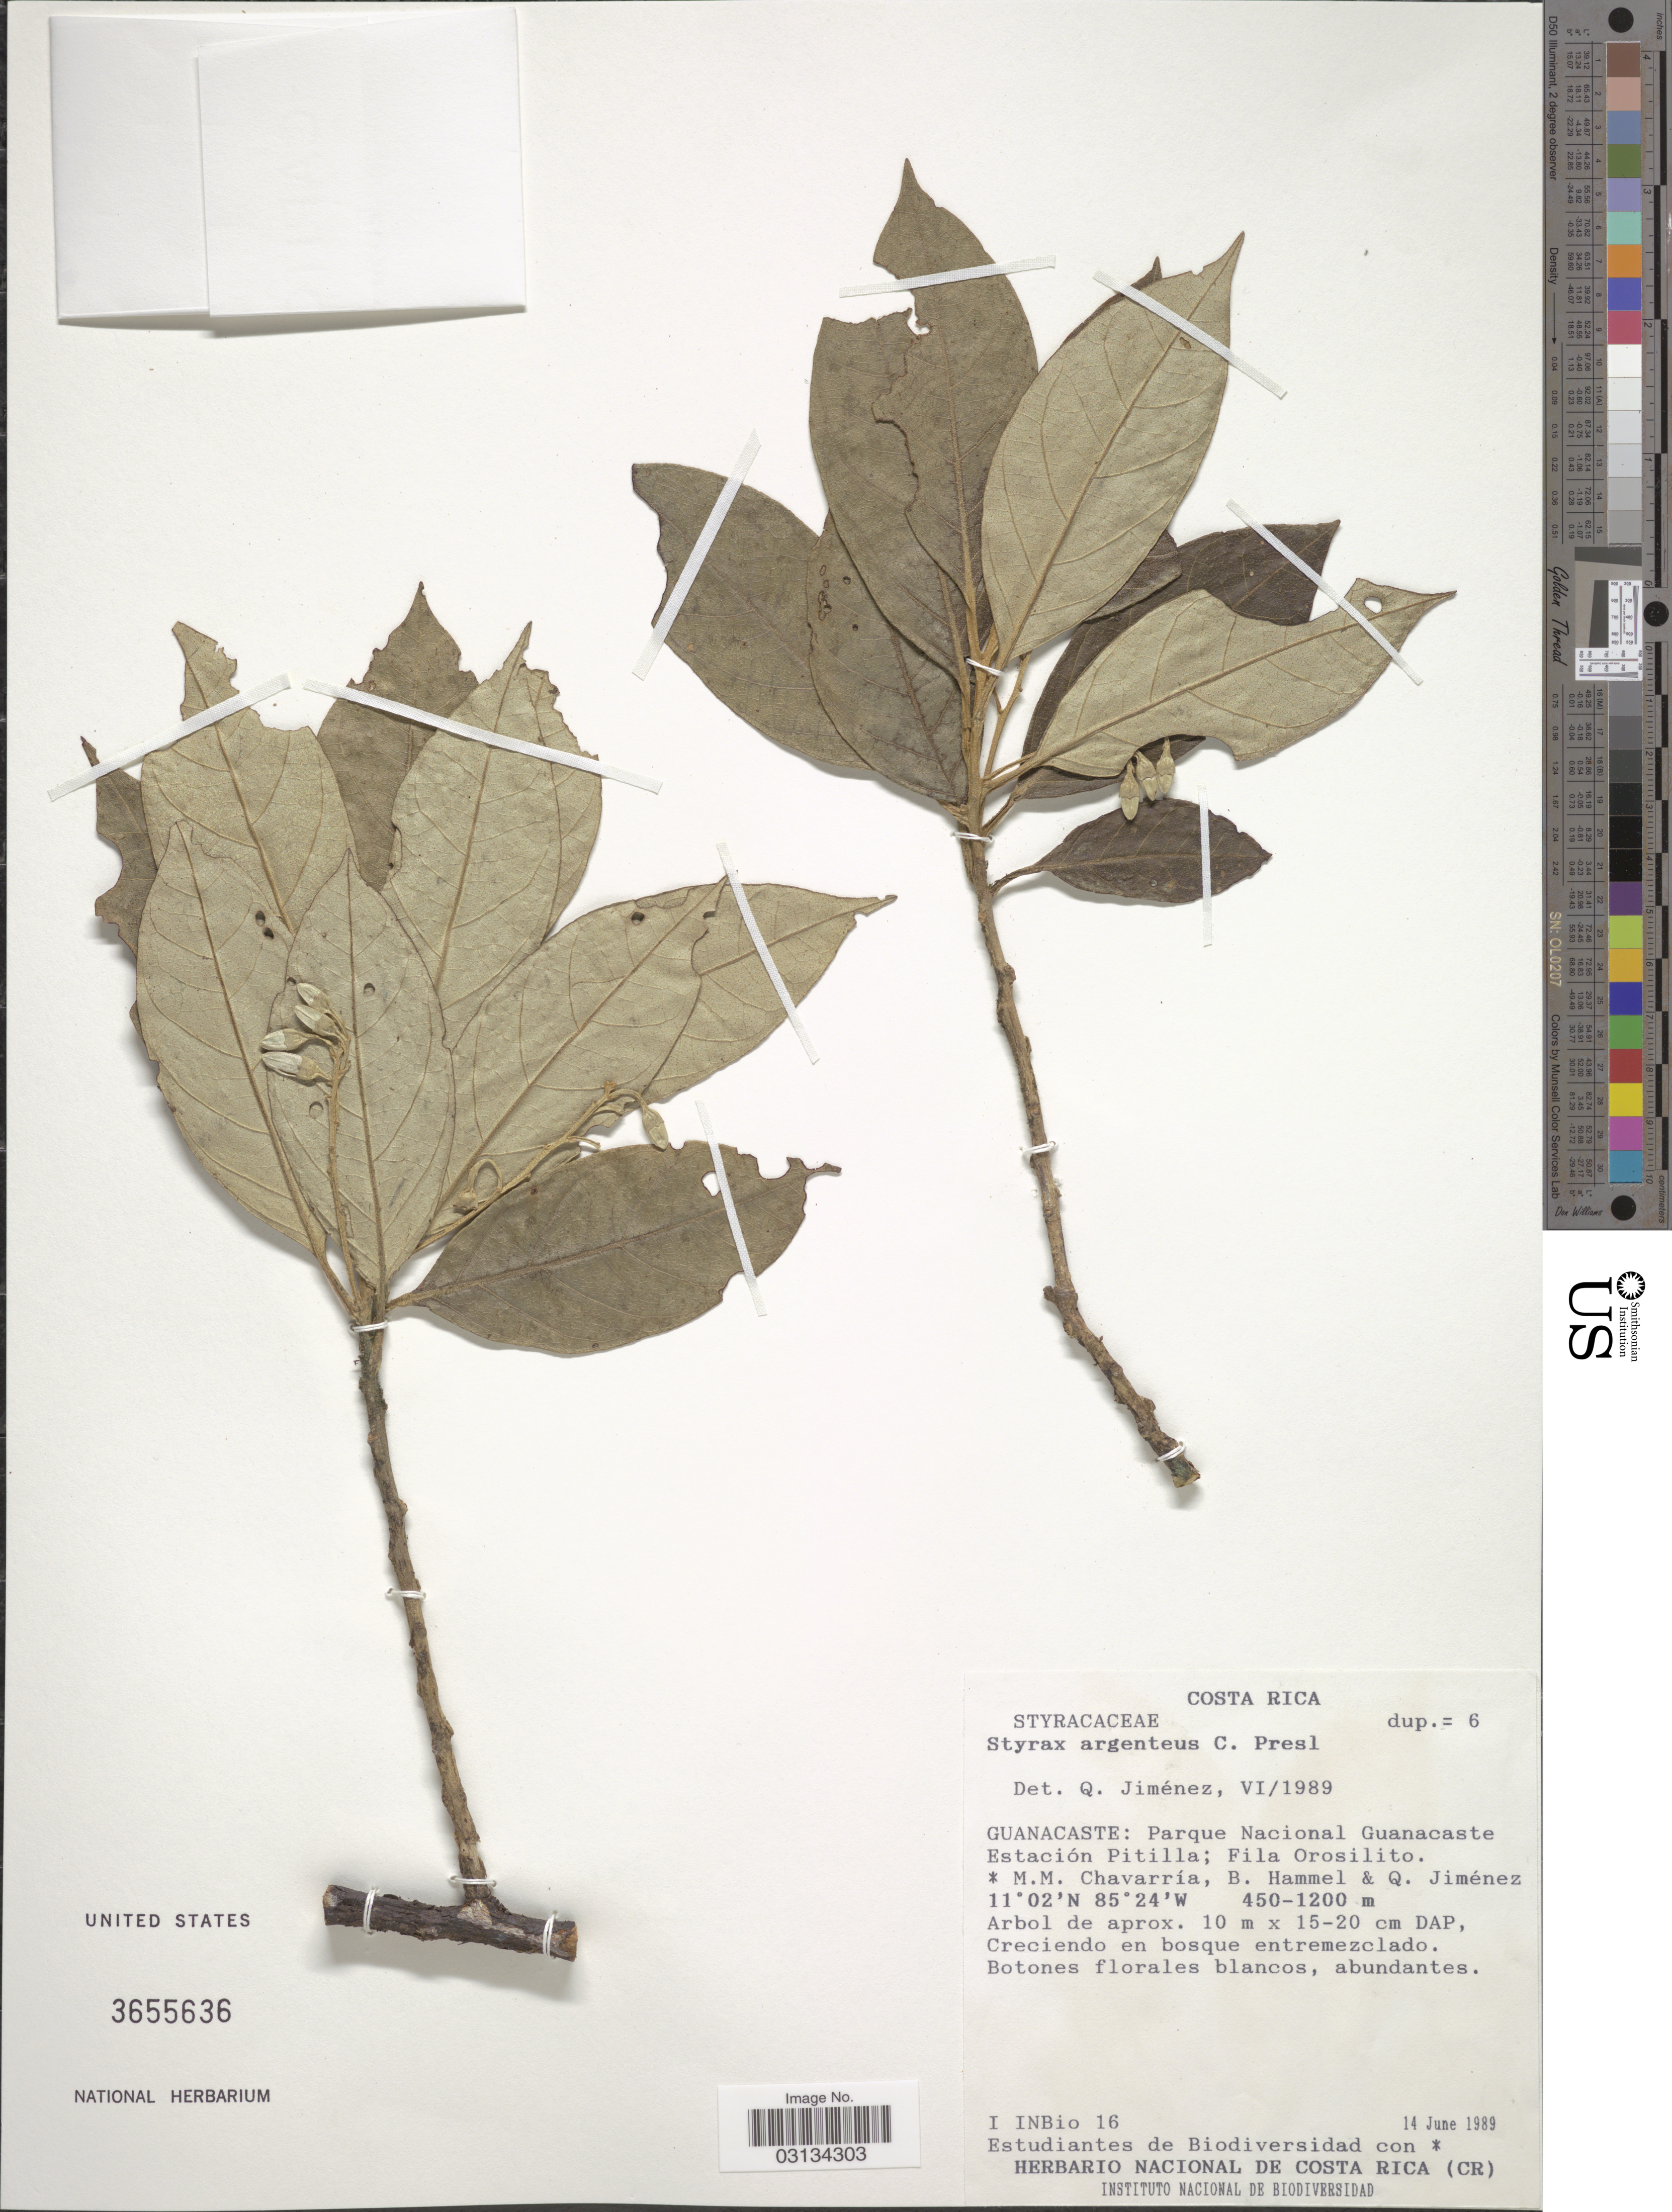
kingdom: Plantae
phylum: Tracheophyta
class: Magnoliopsida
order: Ericales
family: Styracaceae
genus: Styrax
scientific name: Styrax argenteus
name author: C. Presl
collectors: I. INBio, M. Chavarría, B. Hammel & Q. Jiménez Madrigal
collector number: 16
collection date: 1989-06-14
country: Costa Rica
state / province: Guanacaste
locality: Parque Nacional Guanacaste Estación Pitilla; Fila Orosilito.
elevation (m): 450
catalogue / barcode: US 2655636